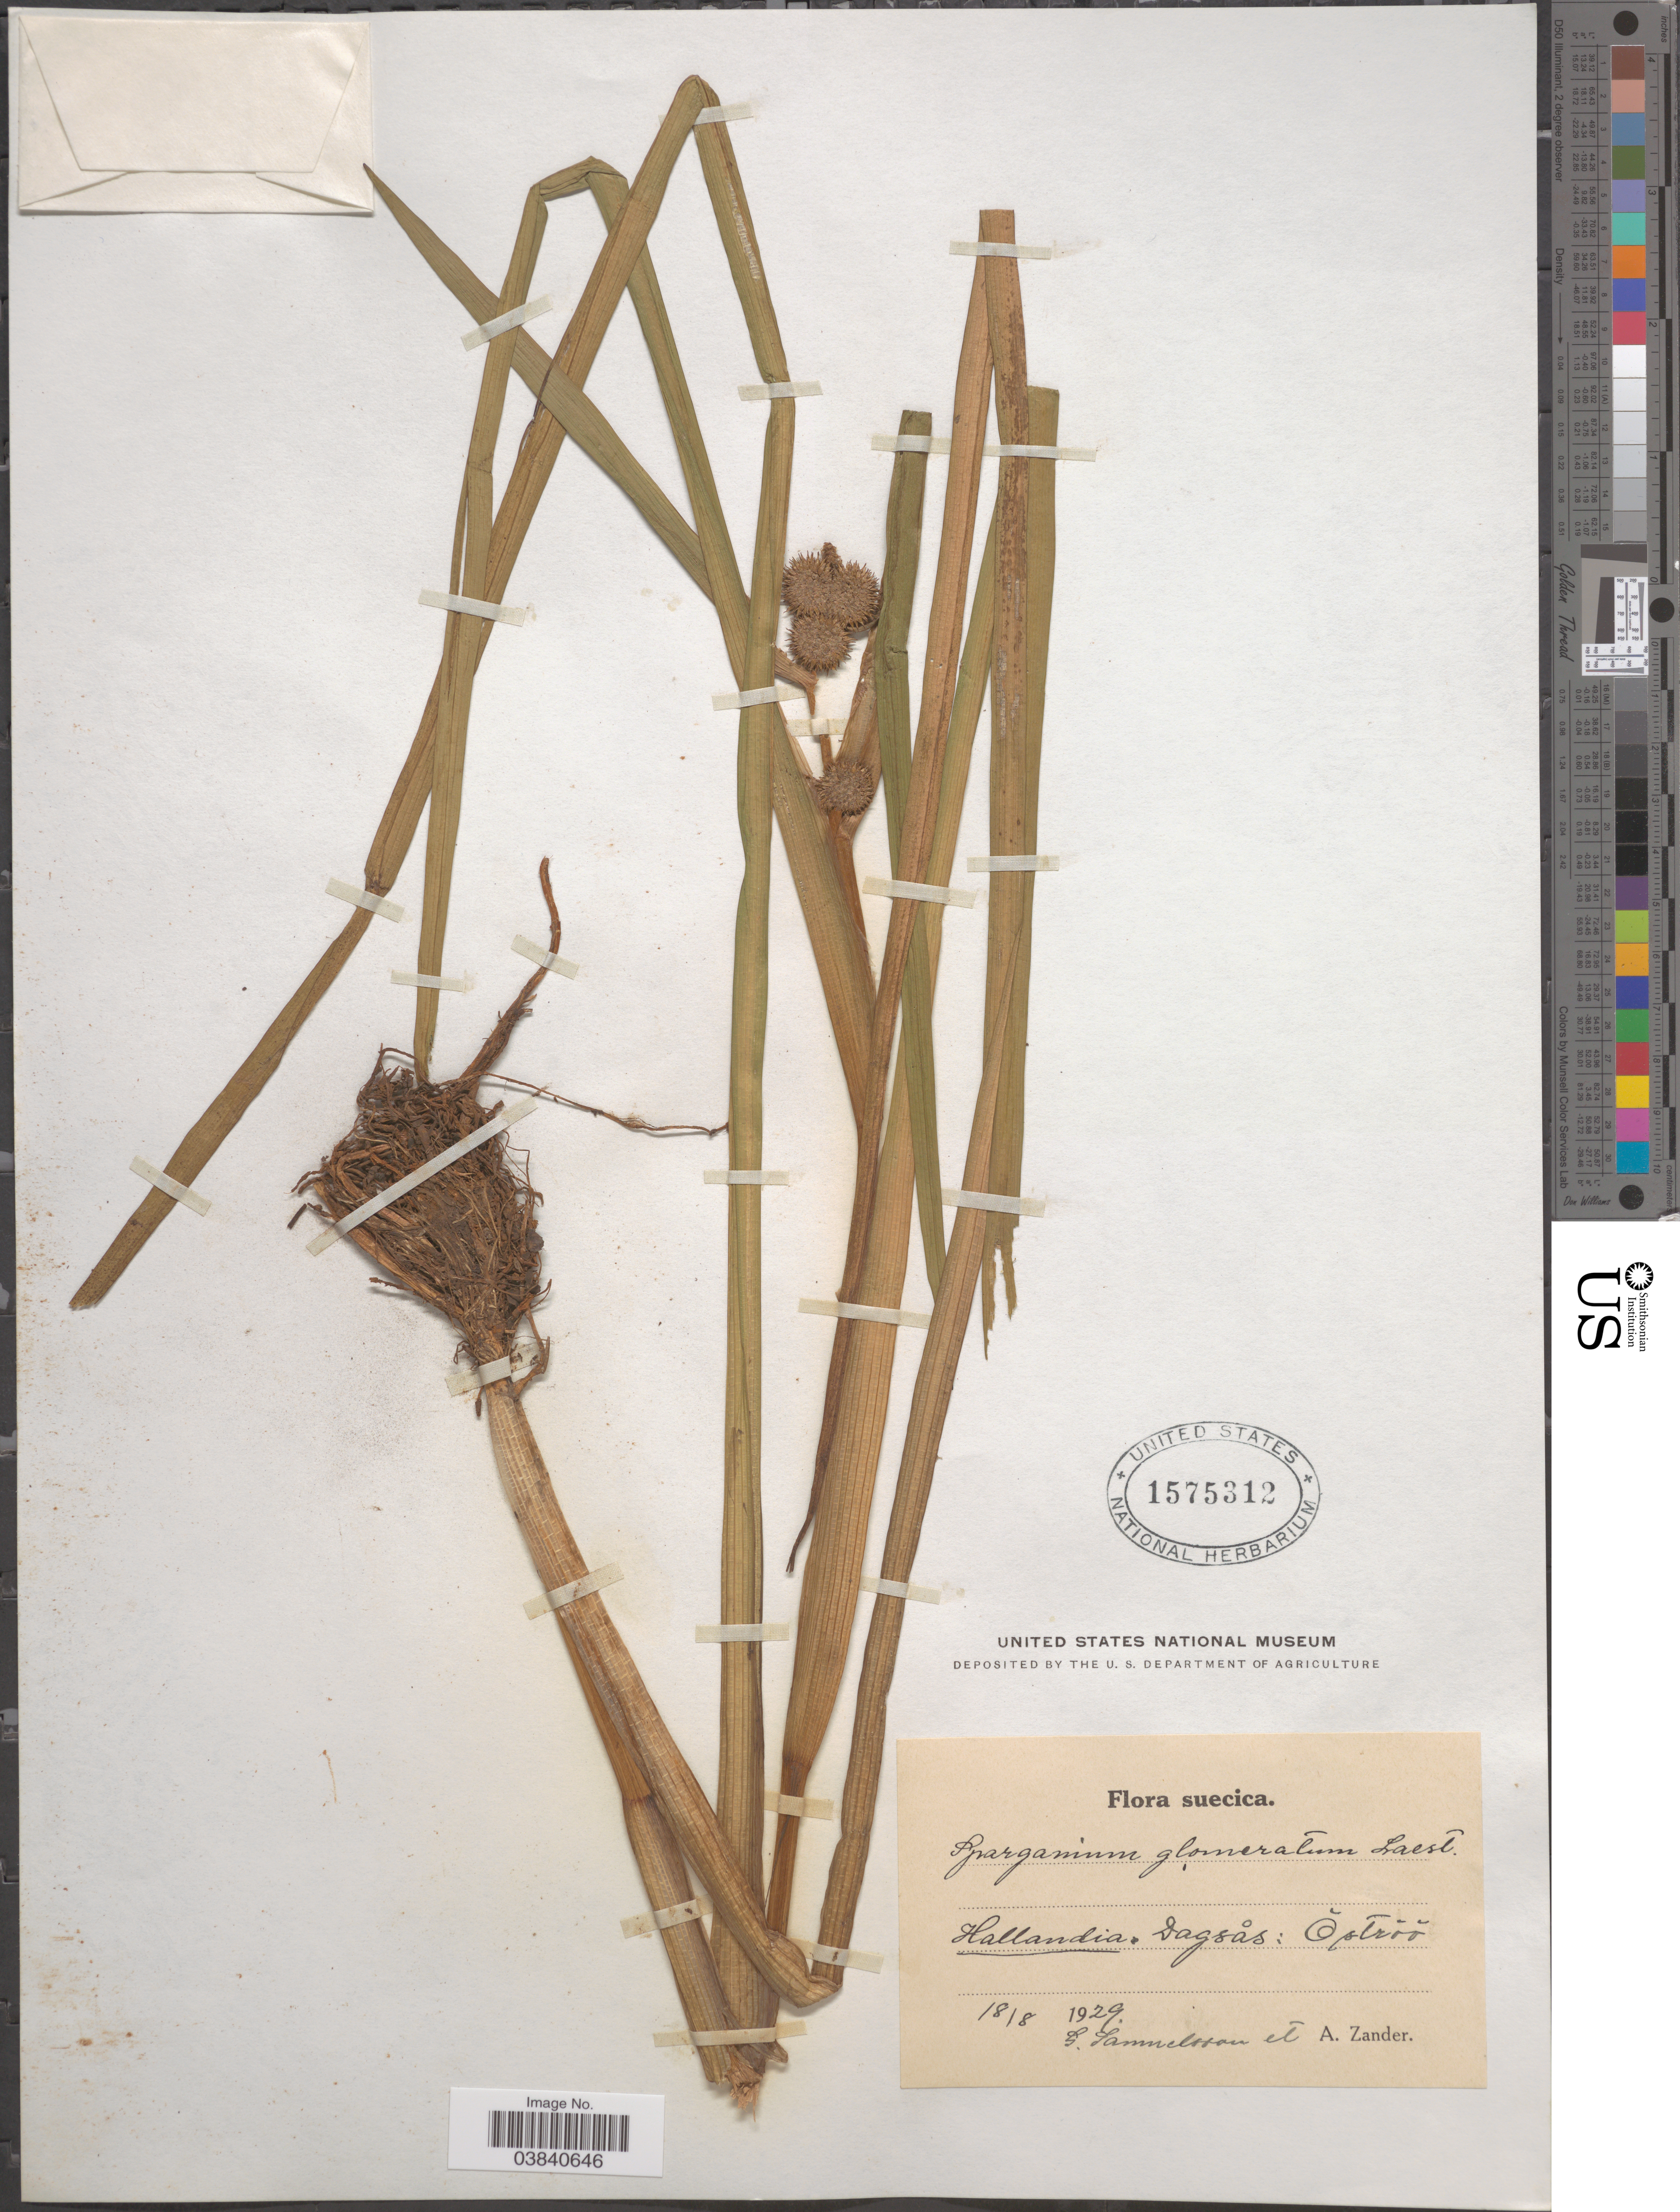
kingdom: Plantae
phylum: Tracheophyta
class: Liliopsida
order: Poales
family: Typhaceae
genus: Sparganium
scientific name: Sparganium glomeratum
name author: (Laest. ex Beurl.) Beurl.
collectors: G. Samuelsson & A. Zander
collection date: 1929-08-18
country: Sweden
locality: Suecica. Hallandia. Dagsås: Ŏstróó.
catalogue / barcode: US 1575312